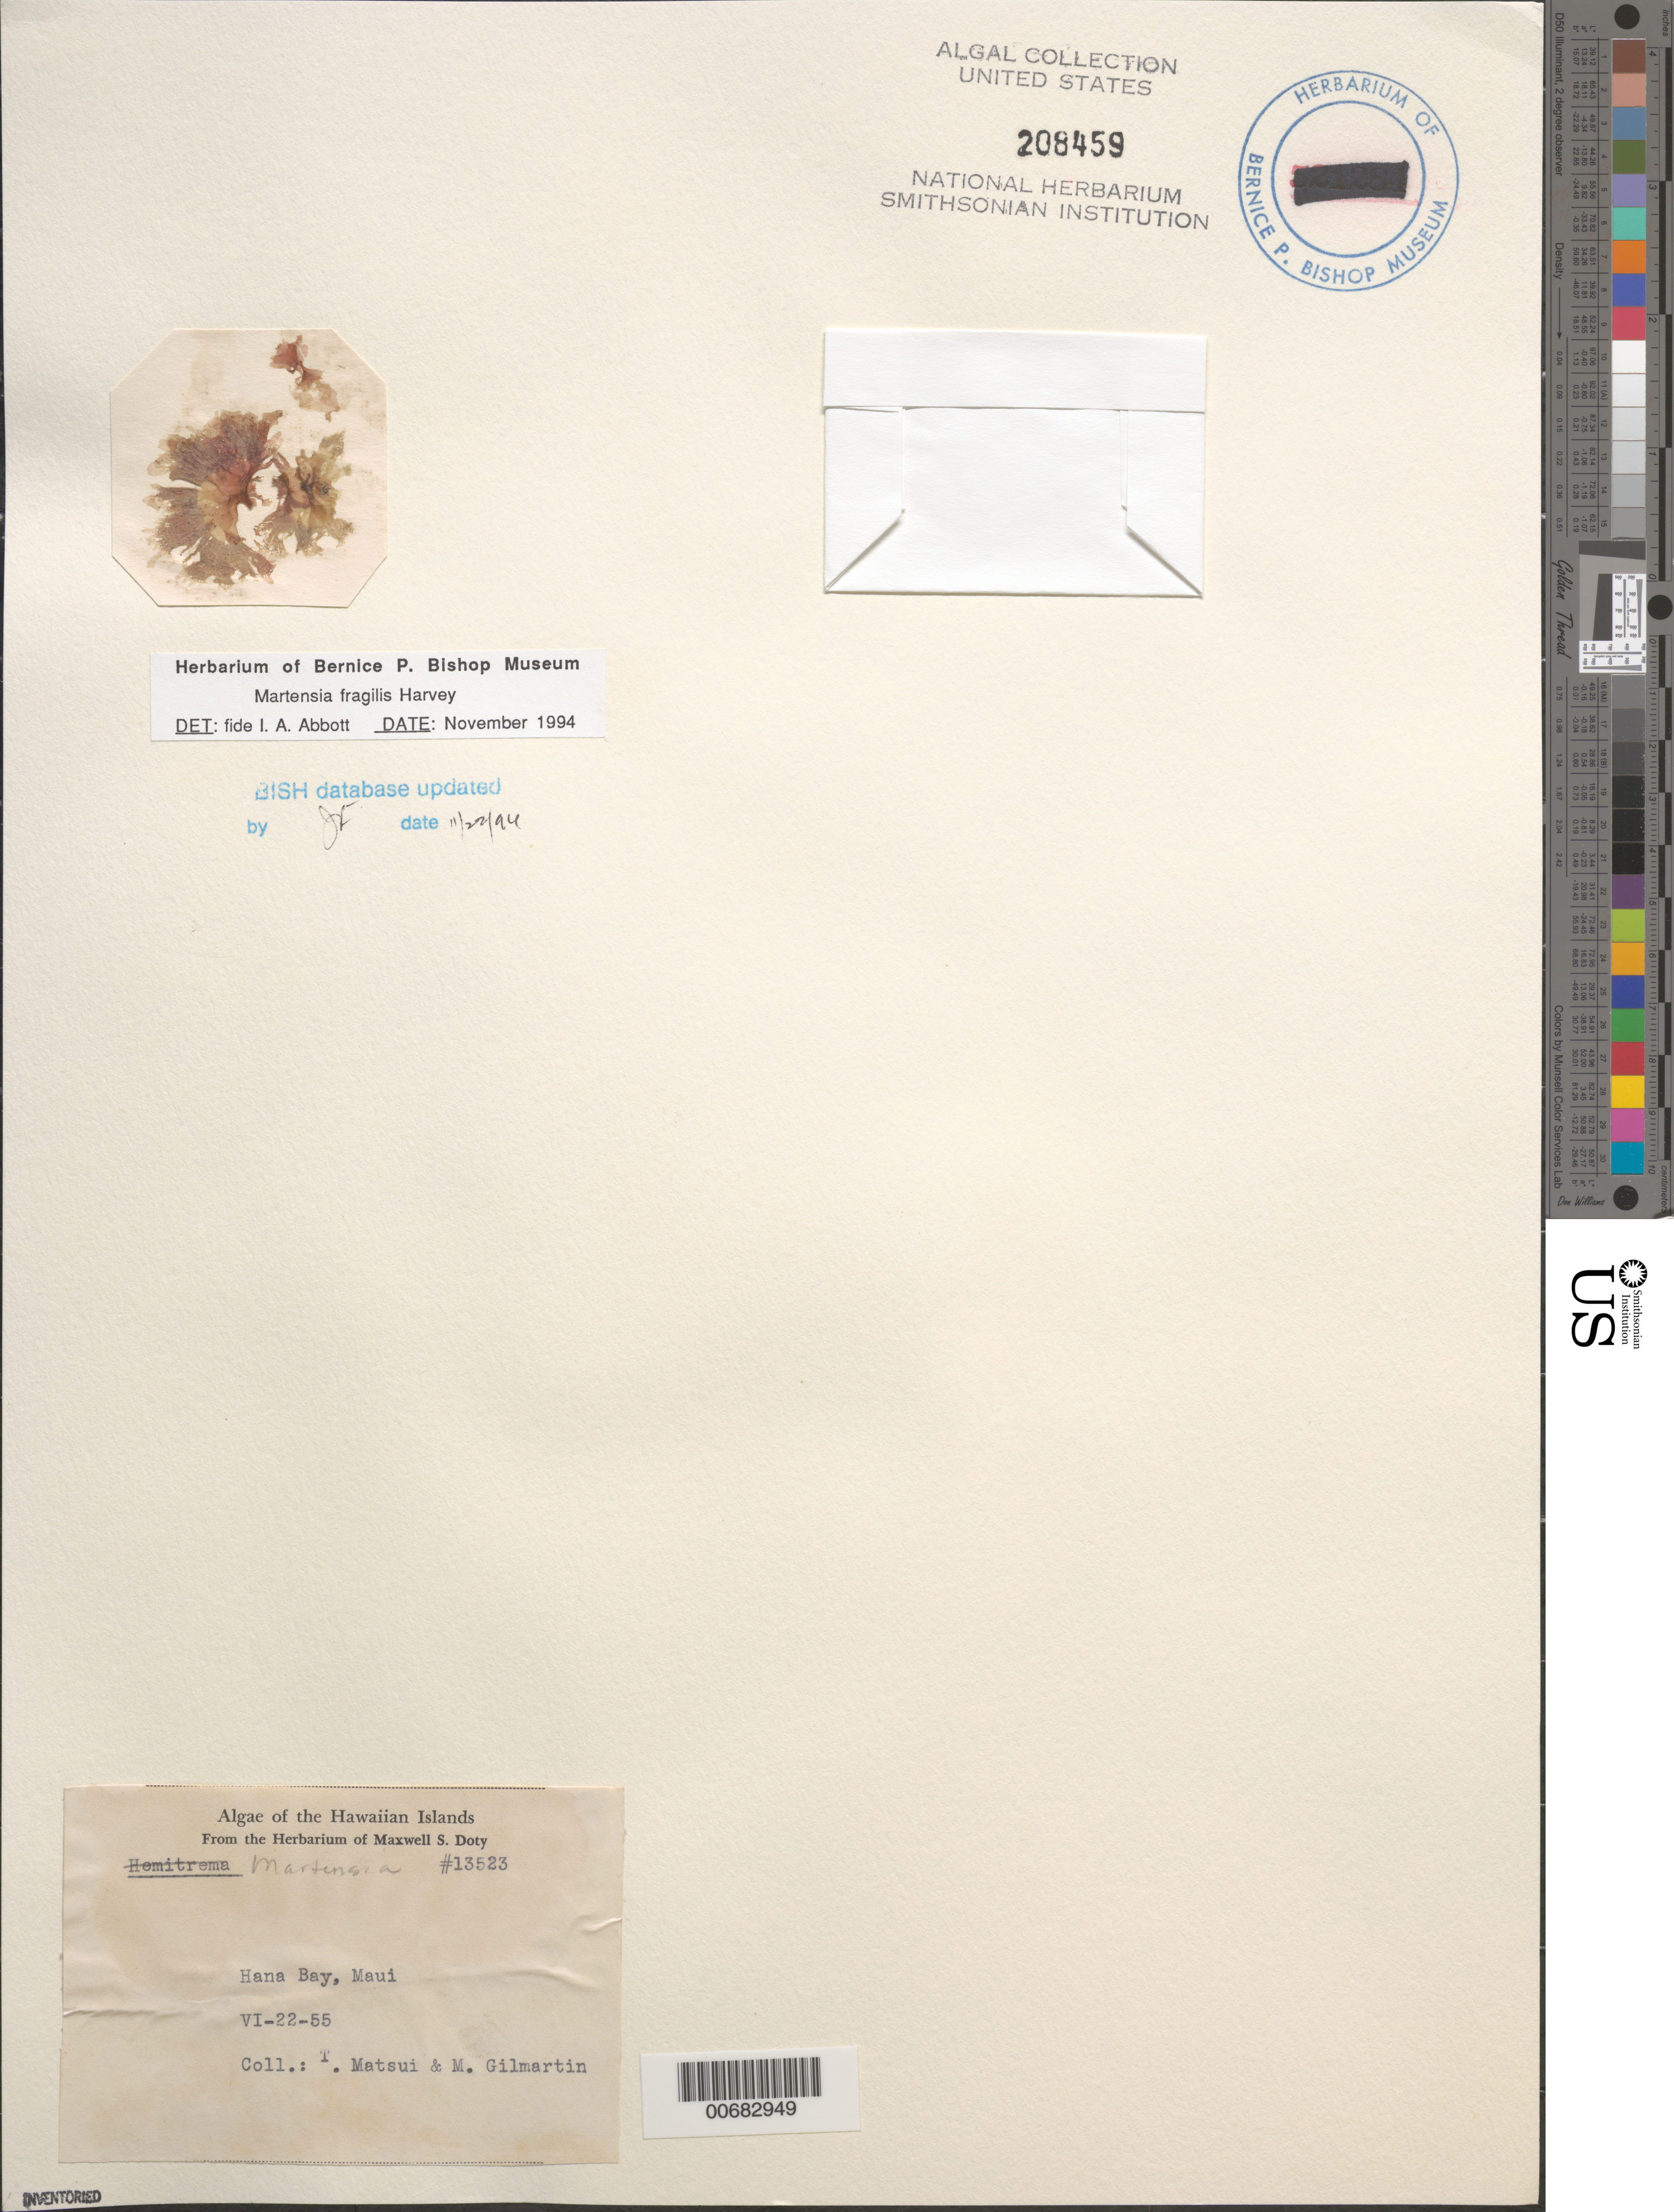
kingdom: Plantae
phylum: Rhodophyta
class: Florideophyceae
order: Ceramiales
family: Delesseriaceae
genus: Martensia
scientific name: Martensia fragilis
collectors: T. Matsui & M. Gilmartin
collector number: MSD 13523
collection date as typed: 22 Jun 1955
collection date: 1955-06-22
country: United States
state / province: Hawaii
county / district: Maui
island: Maui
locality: Hana Bay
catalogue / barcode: US 208459